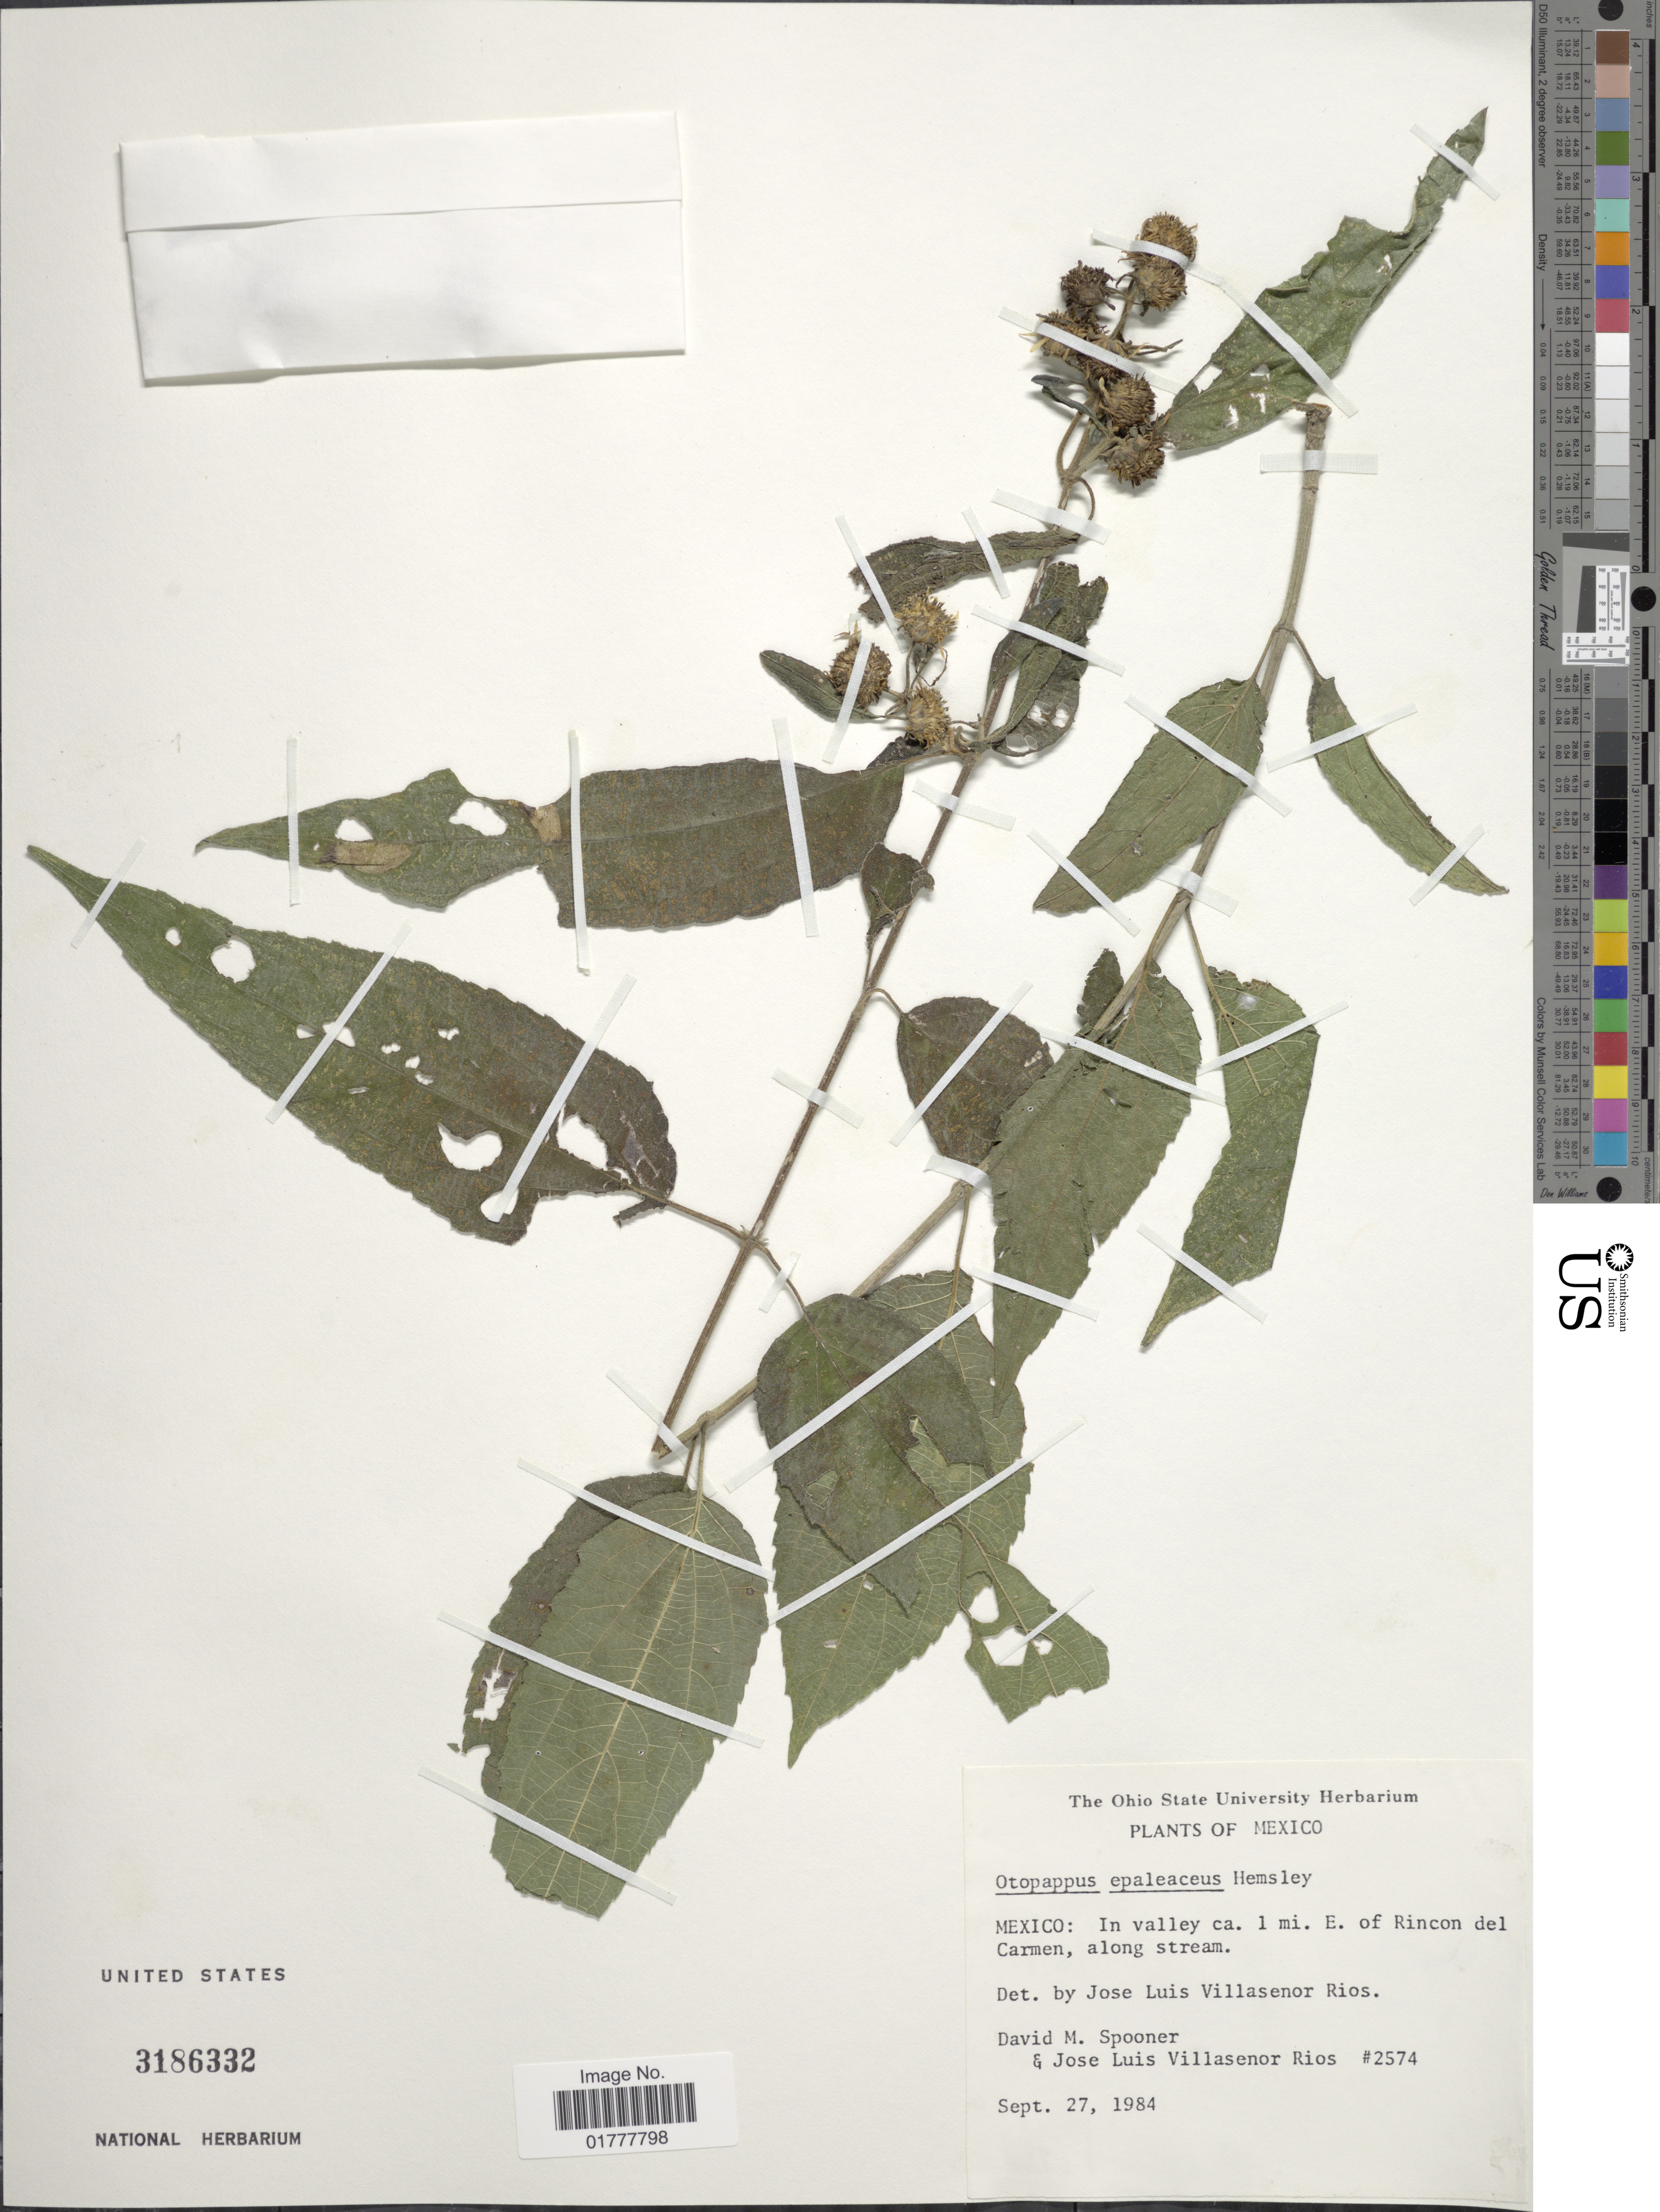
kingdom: Plantae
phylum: Tracheophyta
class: Magnoliopsida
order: Asterales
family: Asteraceae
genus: Otopappus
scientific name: Otopappus epaleaceus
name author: Hemsl.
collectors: D. Spooner & J. L. Villasenor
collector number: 2574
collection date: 1984-09-27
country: Mexico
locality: Mexico: In valley ca. 1 mi. E of Rincon del Carmen, along stream.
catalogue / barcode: US 3186332